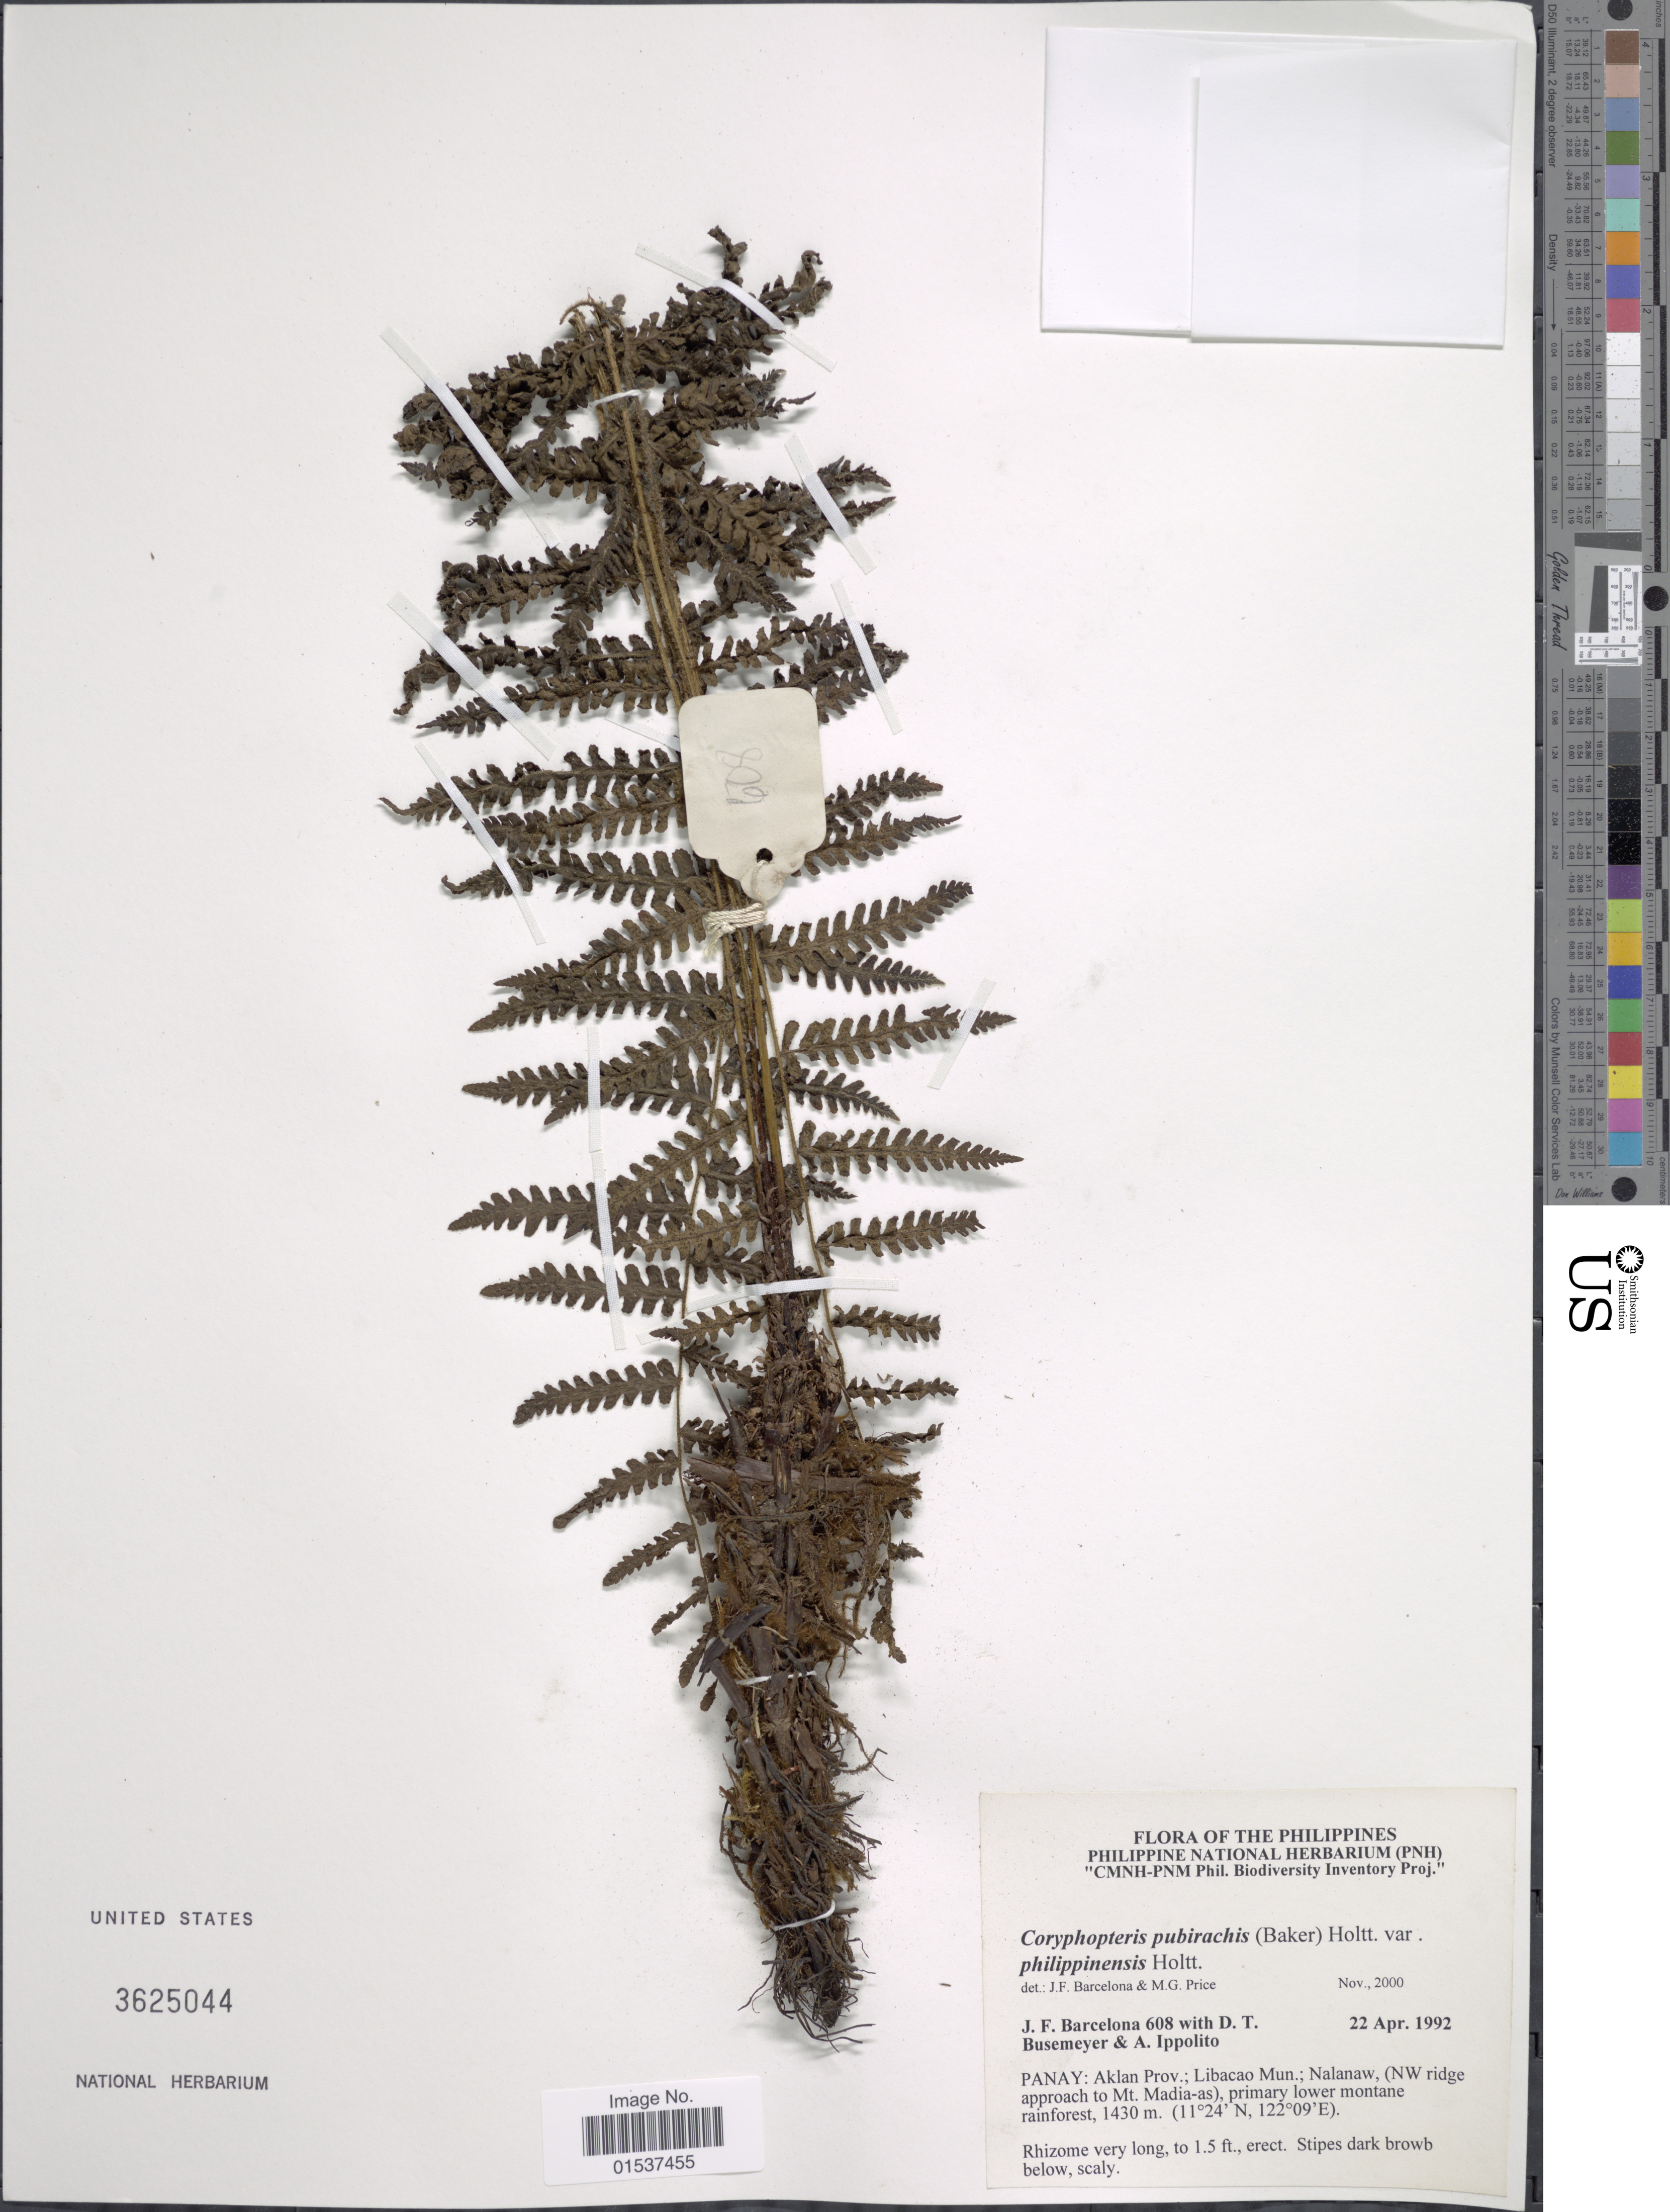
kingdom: Plantae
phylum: Tracheophyta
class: Polypodiopsida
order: Polypodiales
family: Thelypteridaceae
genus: Coryphopteris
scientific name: Coryphopteris pubirachis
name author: (Baker) Holttum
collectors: J. F. Barcelona, D. Busemeyer & A. Ippolito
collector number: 608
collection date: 1992-04-22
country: Philippines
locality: Panay: Aklan Prov.; Libacao Mun.; Nalanaw, (NW ridge approach to Mt. Madia-as), primary lower montane rainforest.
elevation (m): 1430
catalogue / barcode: US 3625044